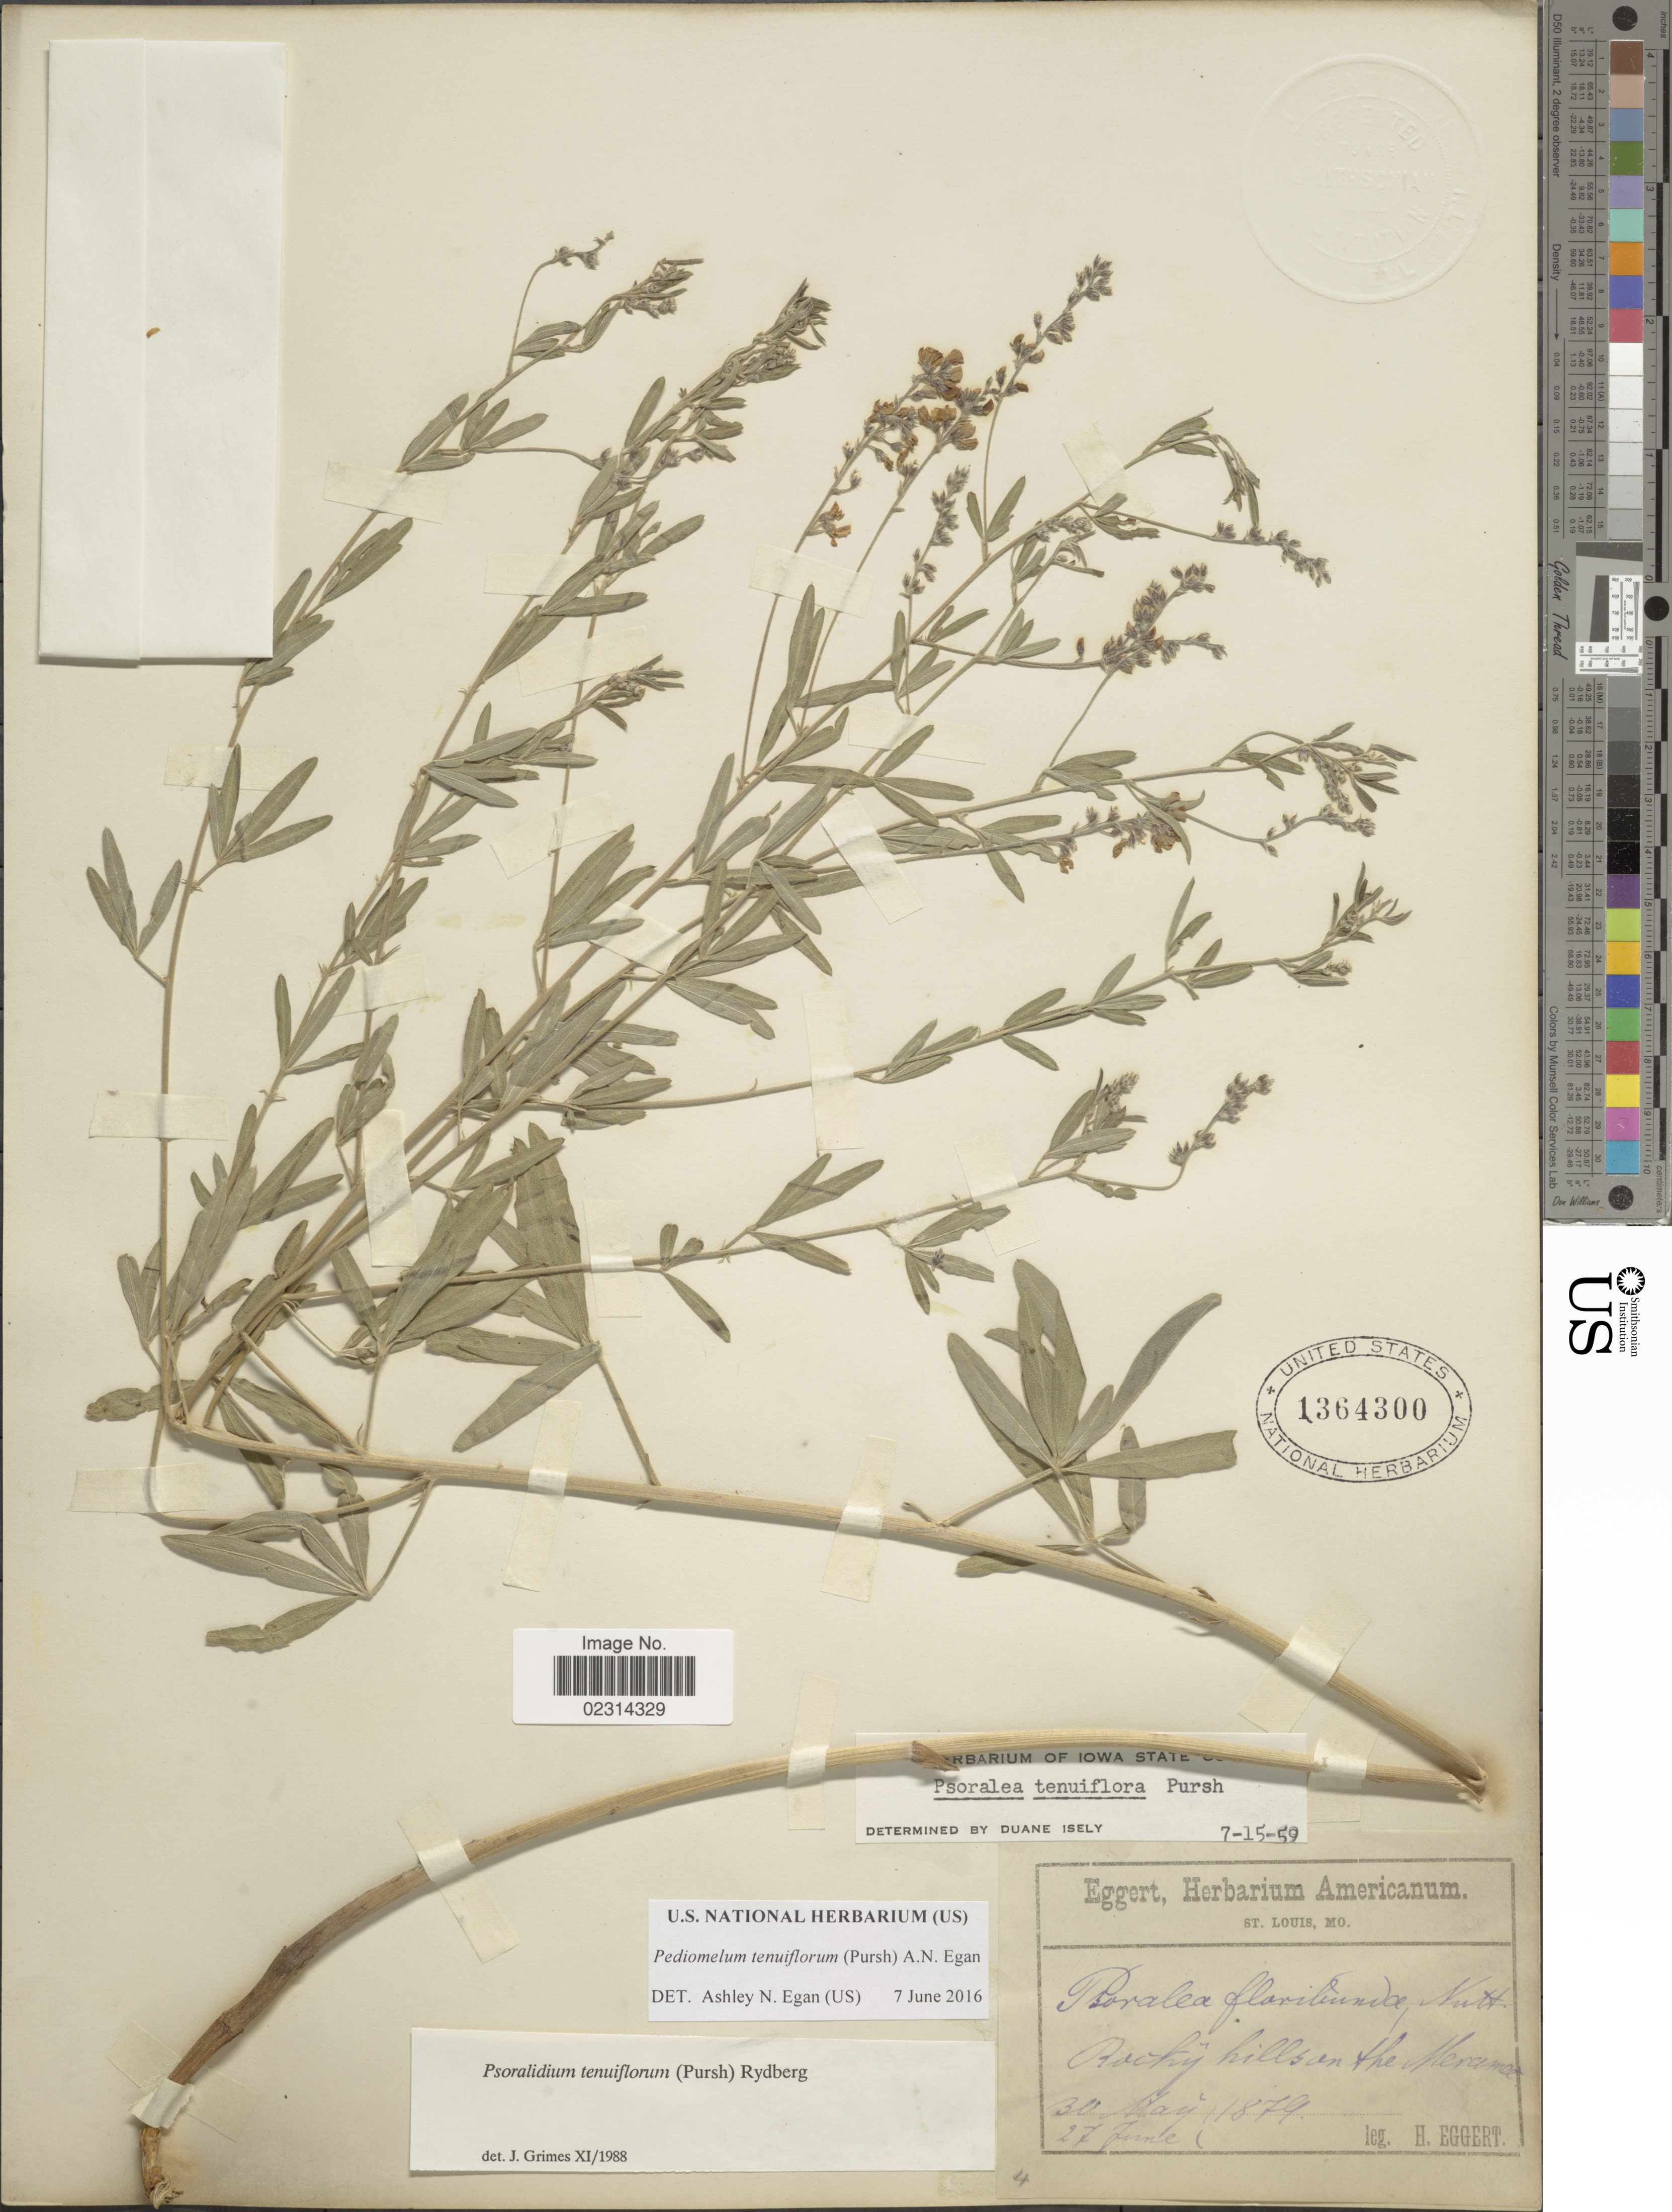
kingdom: Plantae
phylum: Tracheophyta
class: Magnoliopsida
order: Fabales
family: Fabaceae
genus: Psoralidium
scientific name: Psoralidium tenuiflorum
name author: (Pursh) Rydb.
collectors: H. Eggert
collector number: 4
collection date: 1879-05-30/1879-06-27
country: United States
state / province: Missouri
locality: Rocky hills on the Meramec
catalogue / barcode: US 1364300